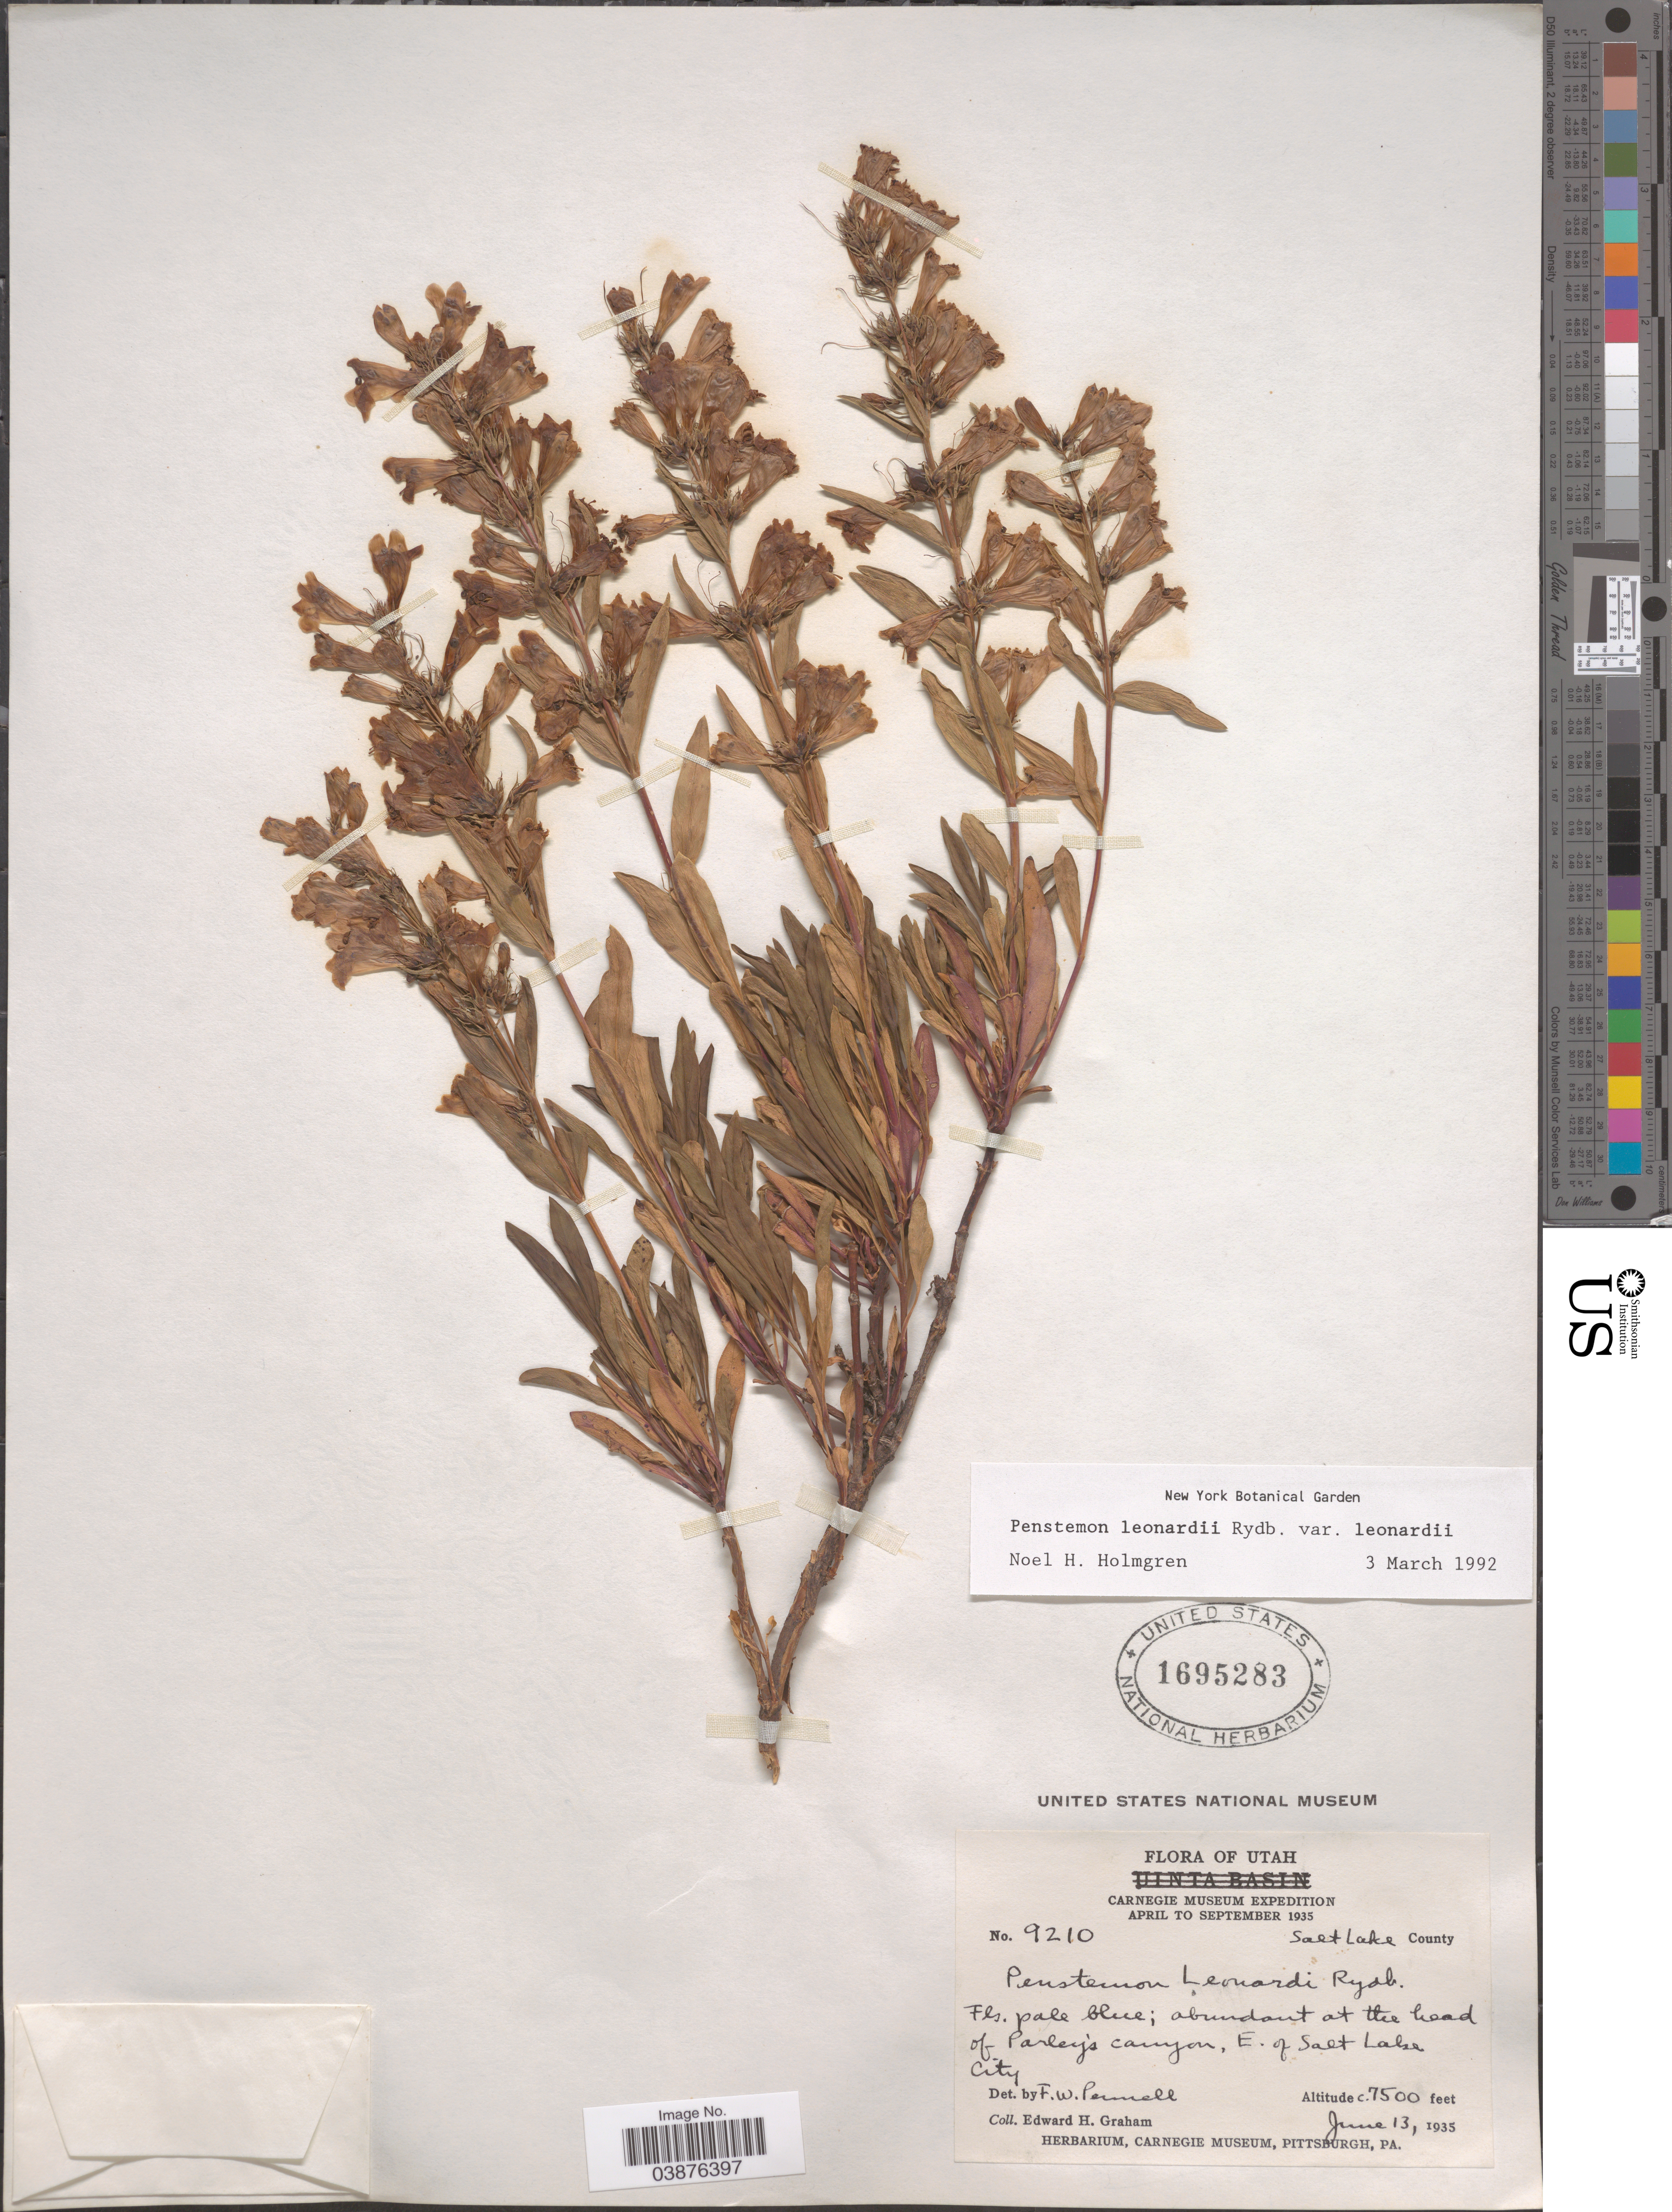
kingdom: Plantae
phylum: Tracheophyta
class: Magnoliopsida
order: Lamiales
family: Plantaginaceae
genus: Penstemon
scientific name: Penstemon leonardii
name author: Rydb.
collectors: E. H. Graham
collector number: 9210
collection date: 1935-06-13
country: United States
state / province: Utah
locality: Salt Lake County. Abundant at the head of Parley's canyon, E. of Salt Lake City.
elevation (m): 2286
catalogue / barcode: US 1695283